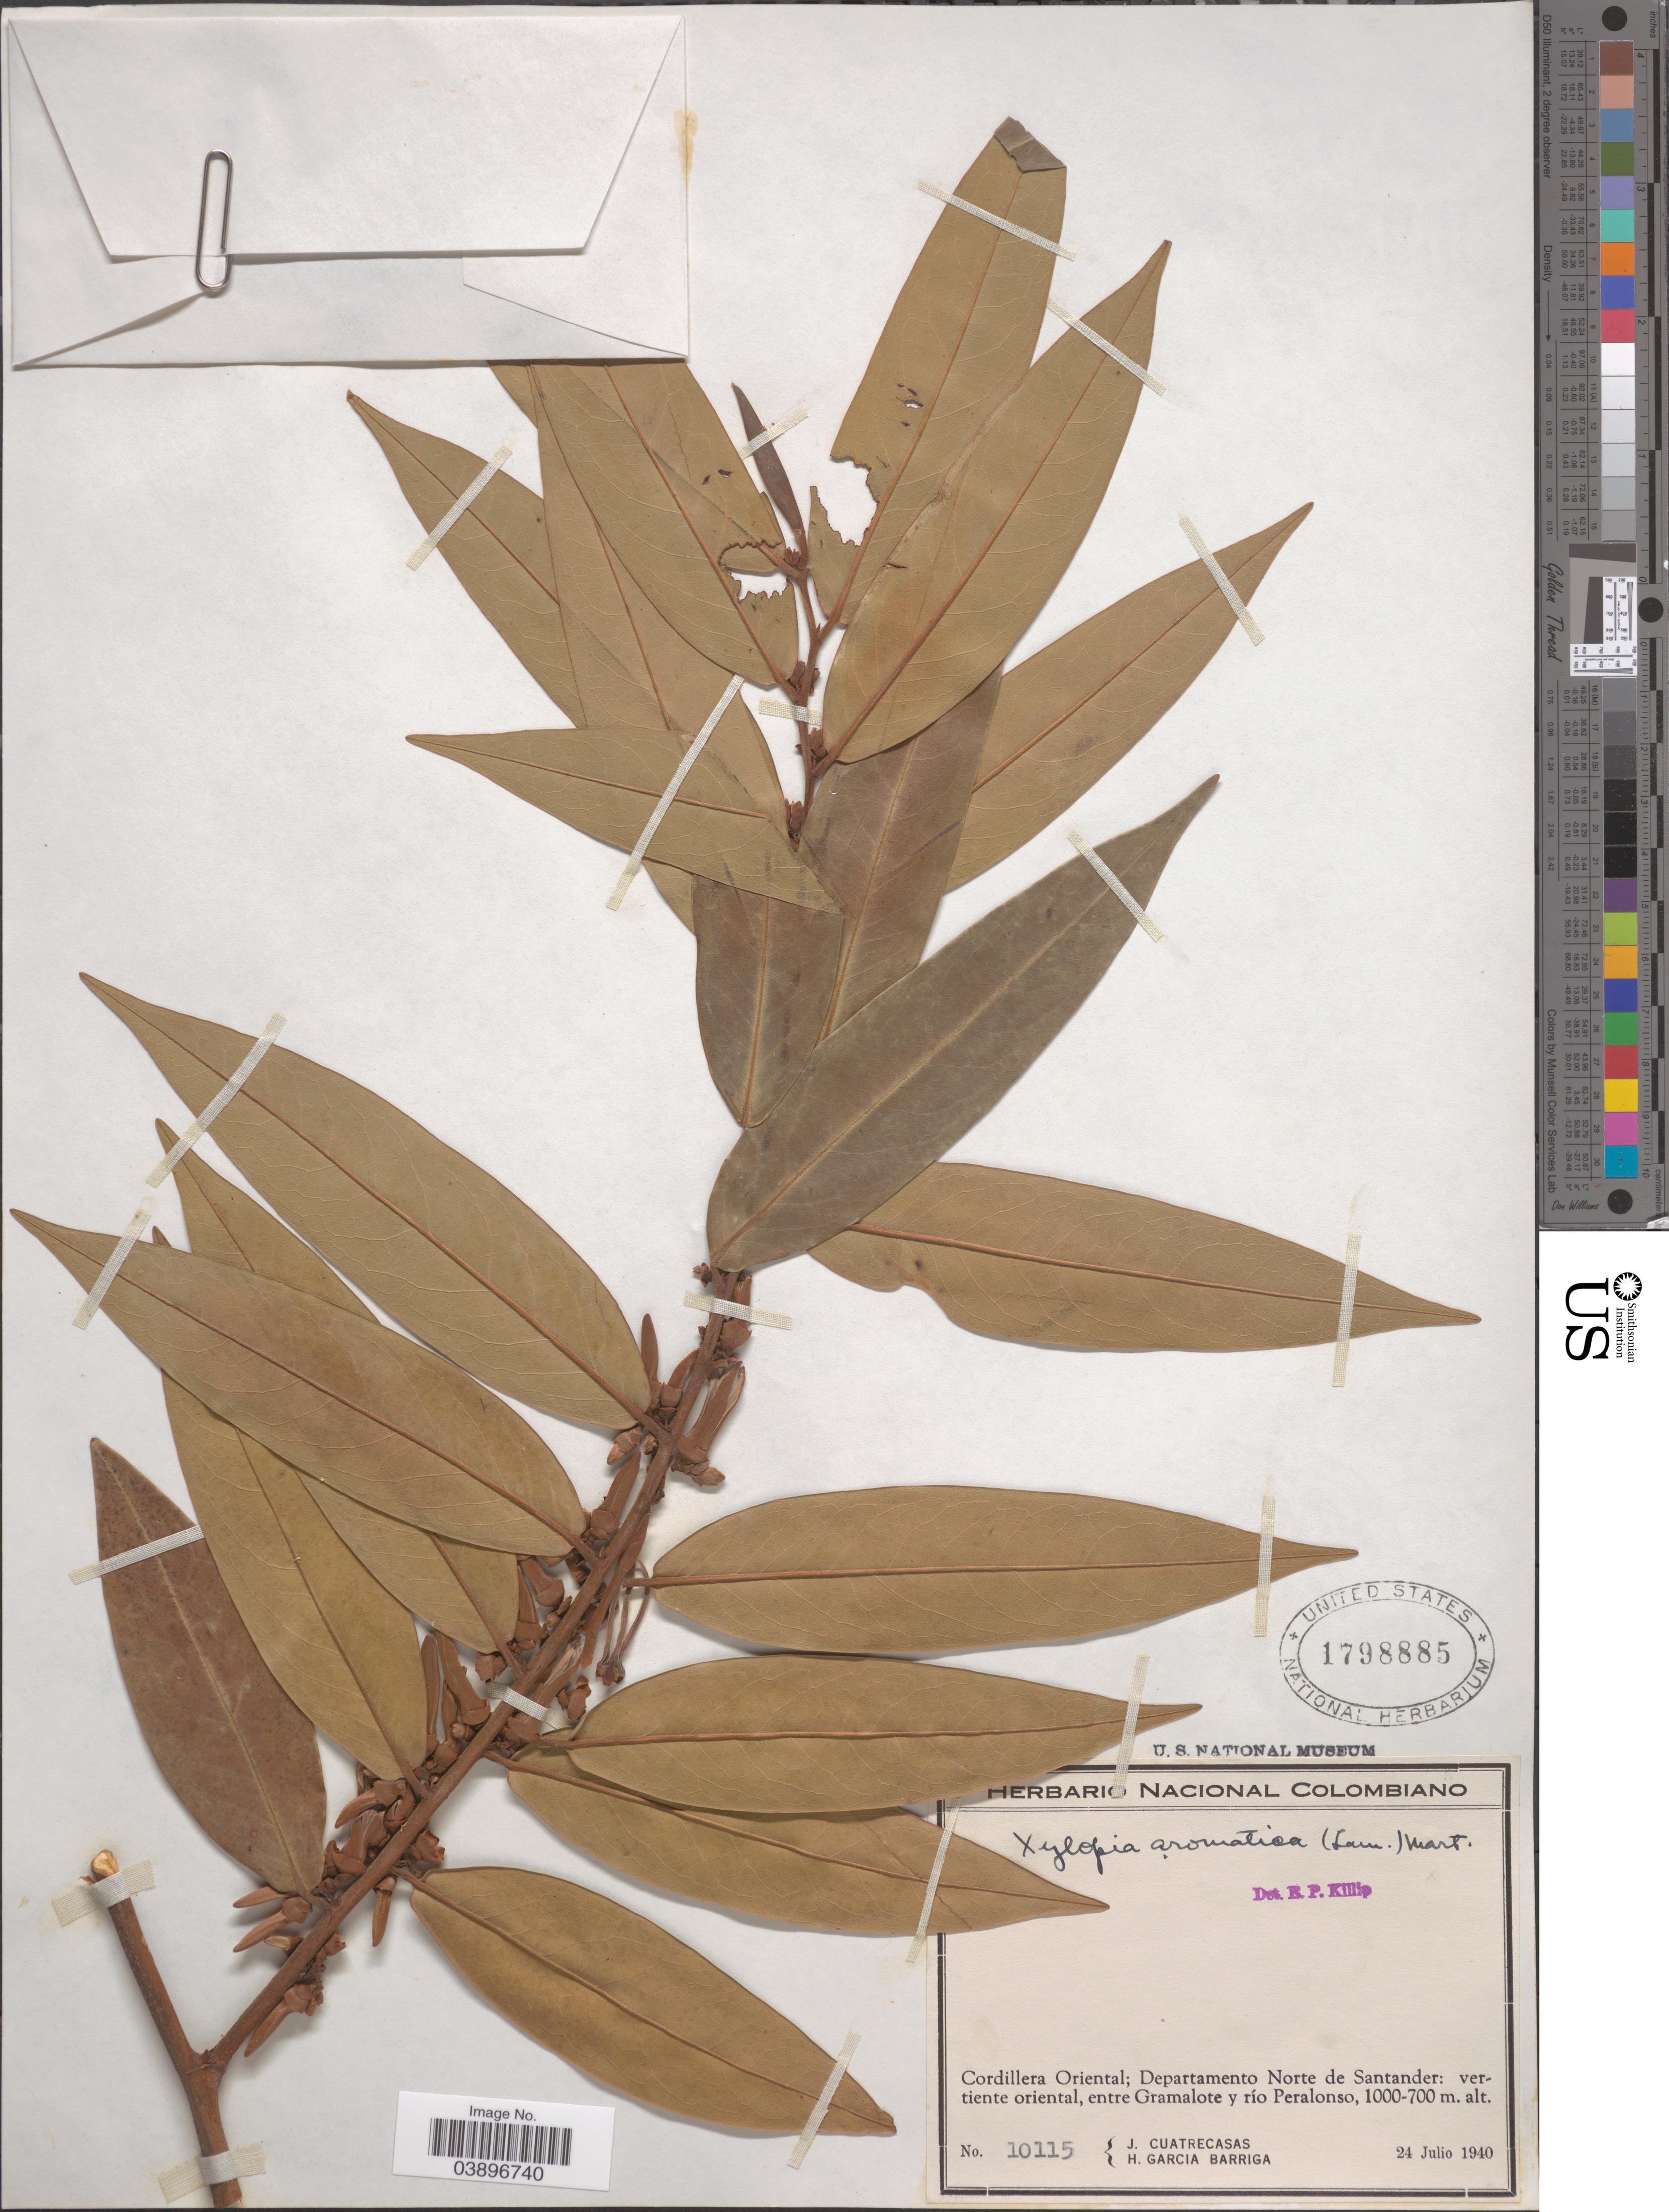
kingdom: Plantae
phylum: Tracheophyta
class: Magnoliopsida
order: Magnoliales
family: Annonaceae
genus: Xylopia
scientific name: Xylopia aromatica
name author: (Lam.) Mart.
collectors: J. Cuatrecasas & H. García Barriga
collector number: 10115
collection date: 1940-07-24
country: Colombia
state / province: Norte de Santander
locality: Cordillera Oriental; Departamento Norte de Santander: vertiente oriental, entre Gramalote y río Peralonso.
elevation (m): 700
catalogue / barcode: US 1798885